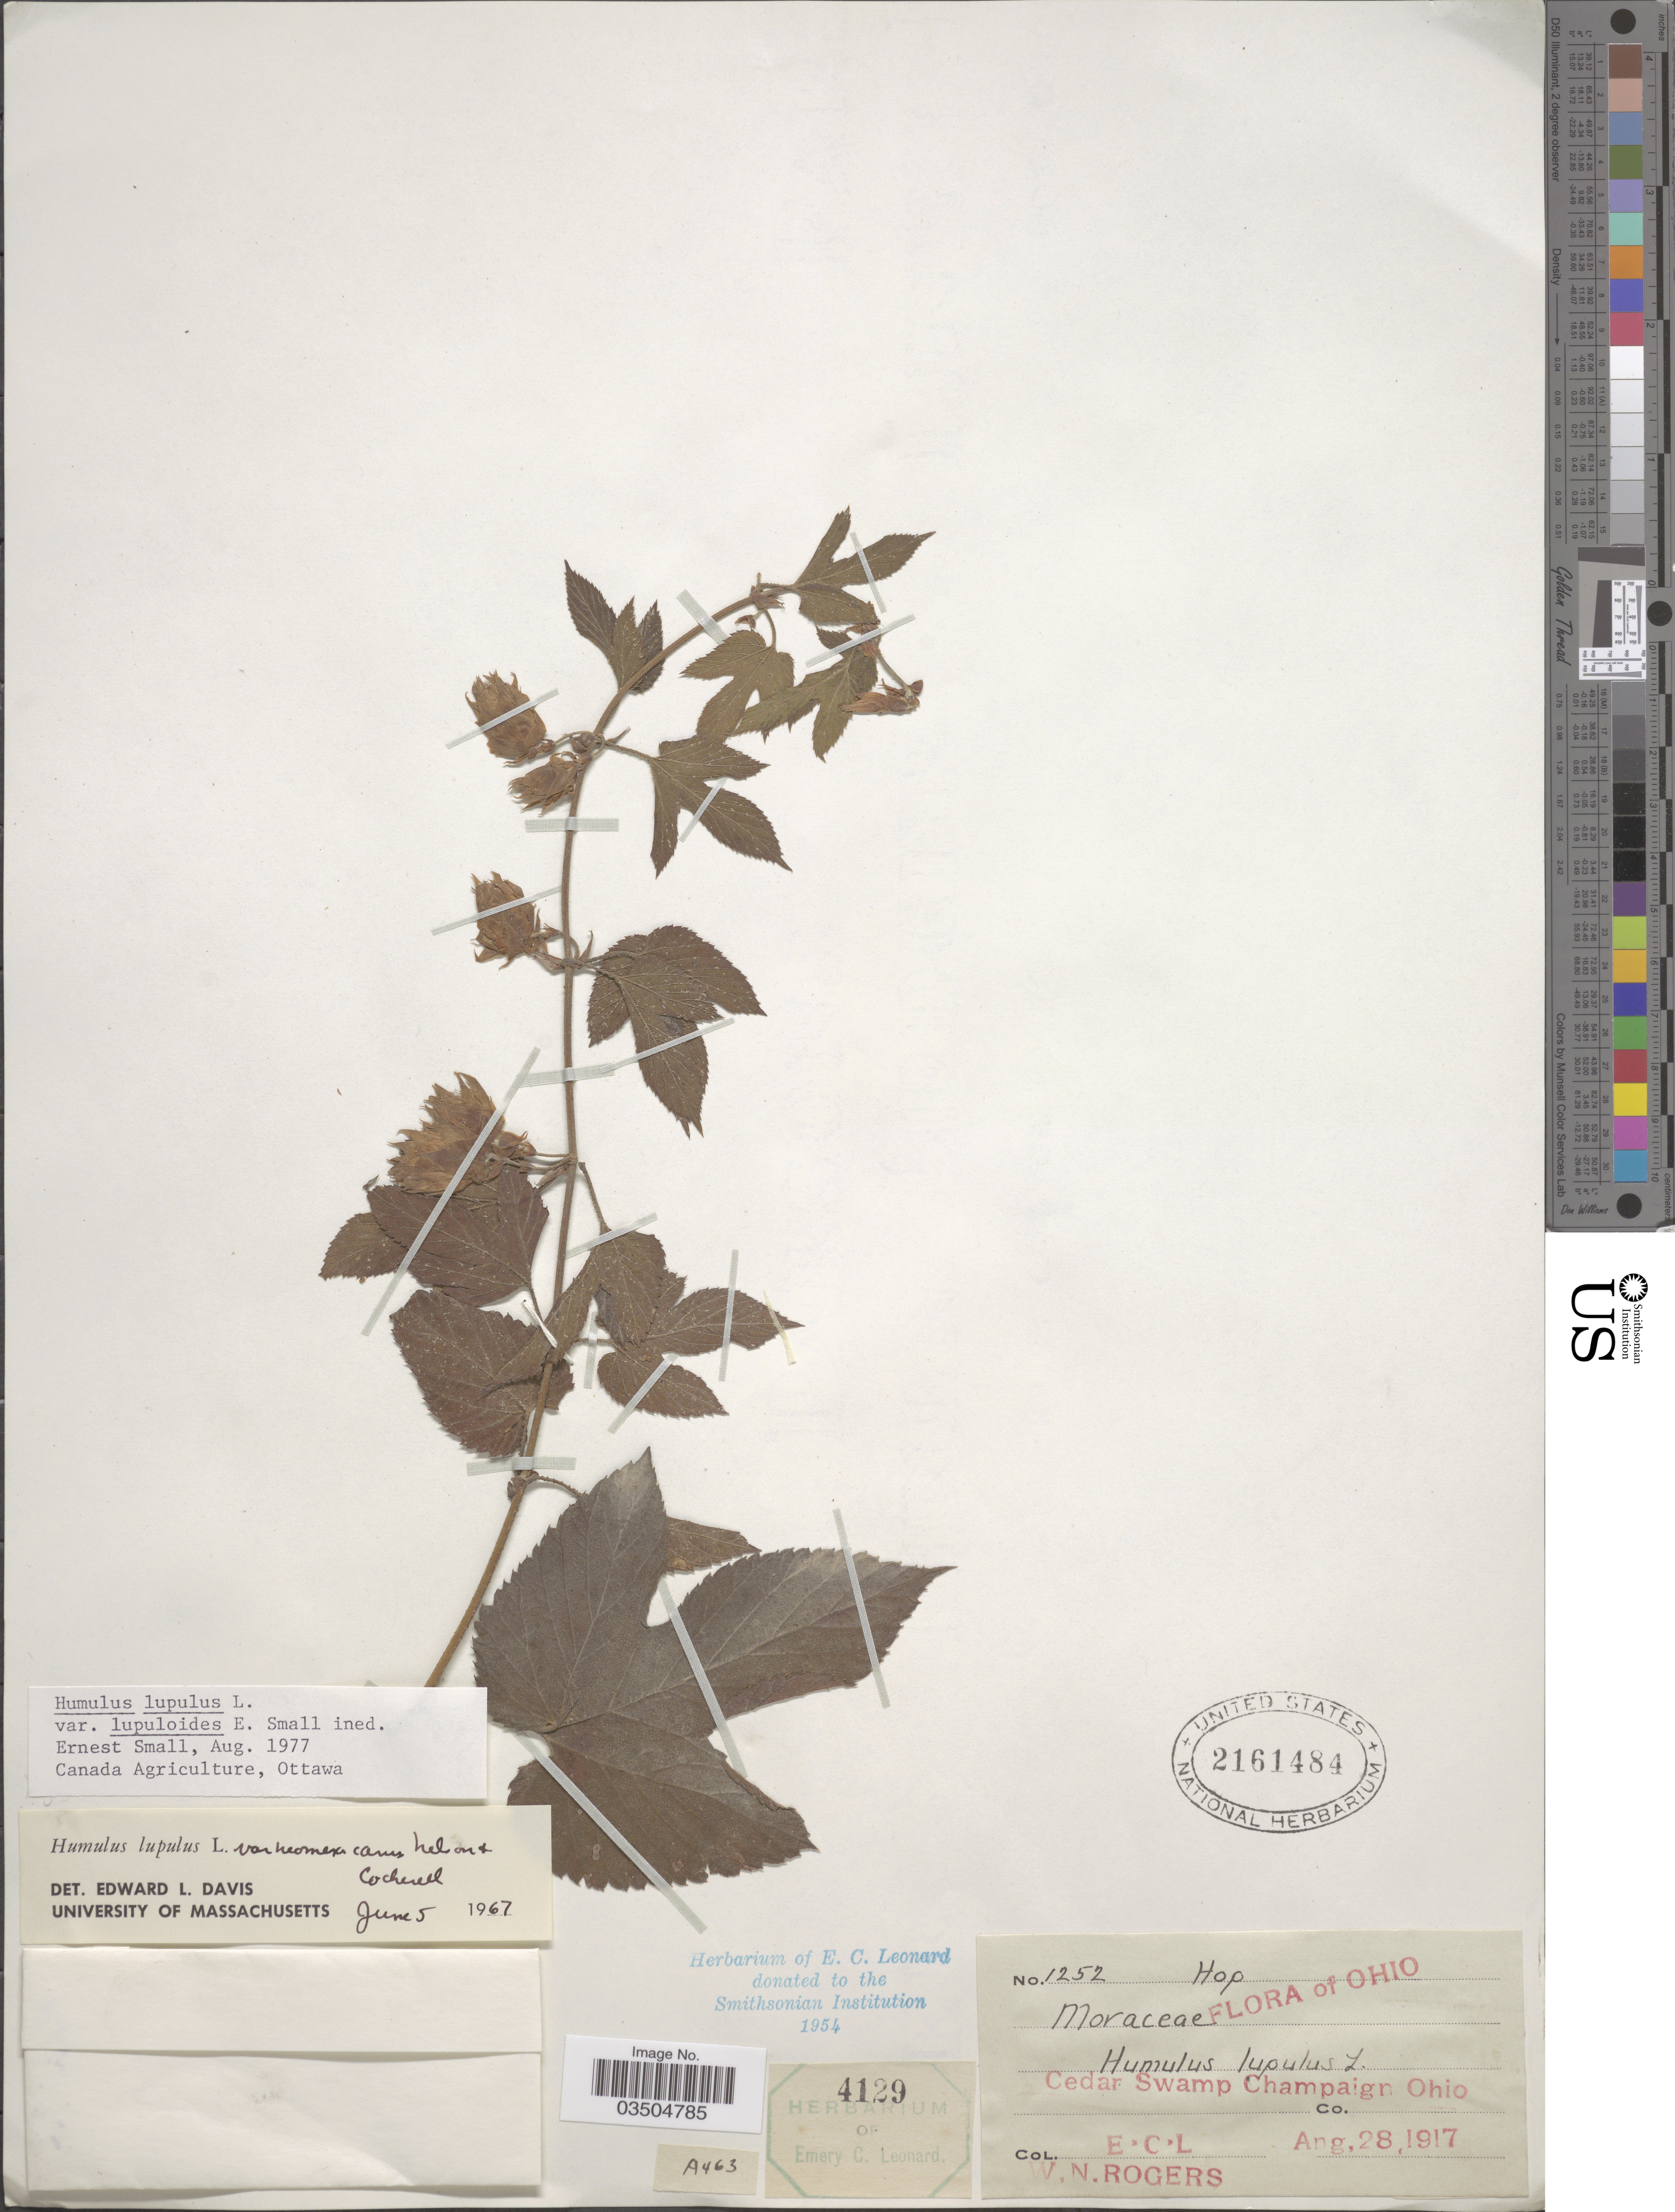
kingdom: Plantae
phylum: Tracheophyta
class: Magnoliopsida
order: Rosales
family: Cannabaceae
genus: Humulus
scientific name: Humulus americanus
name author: Nutt.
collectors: E. C. Leonard & W. Rogers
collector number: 1252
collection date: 1917-08-28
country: United States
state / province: Ohio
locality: Cedar Swamp Champaign.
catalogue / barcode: US 2161484